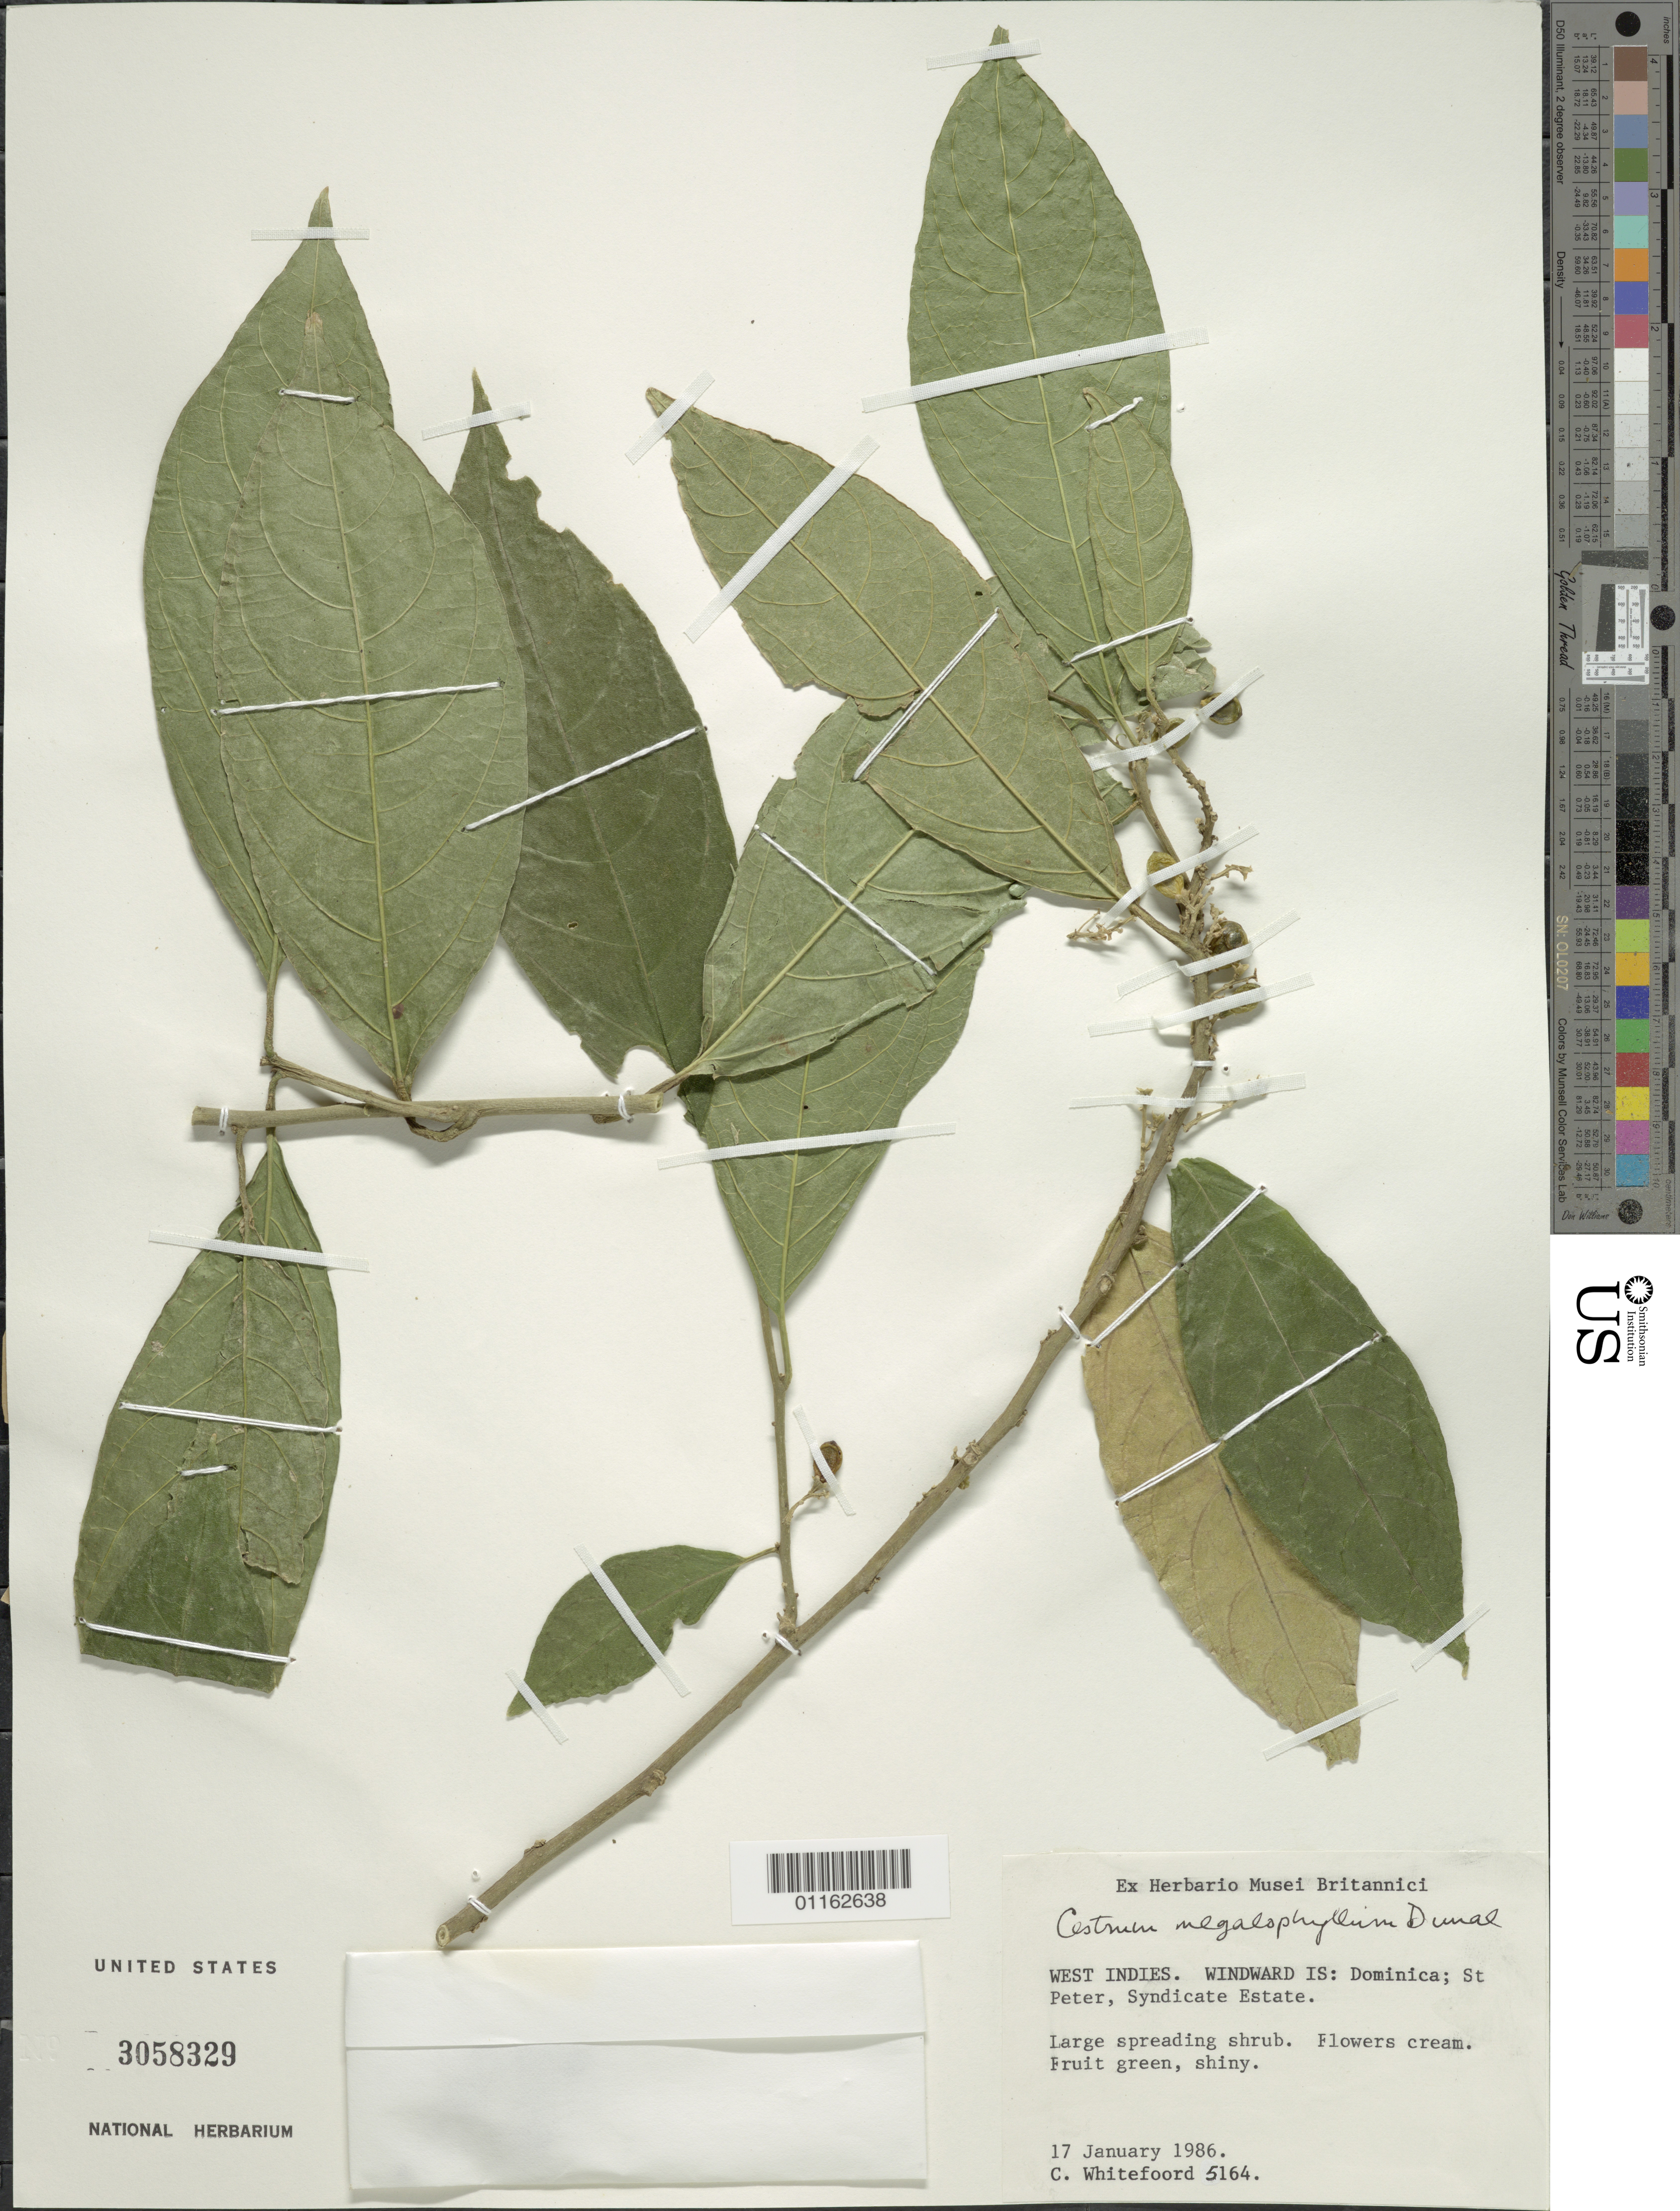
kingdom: Plantae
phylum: Tracheophyta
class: Magnoliopsida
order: Solanales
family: Solanaceae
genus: Cestrum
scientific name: Cestrum megalophyllum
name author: Dunal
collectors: C. Whitefoord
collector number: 5164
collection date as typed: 17 Jan 1986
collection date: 1986-01-17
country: Dominica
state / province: St. Peter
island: Dominica I.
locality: Syndicate Estate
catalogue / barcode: US 3058329